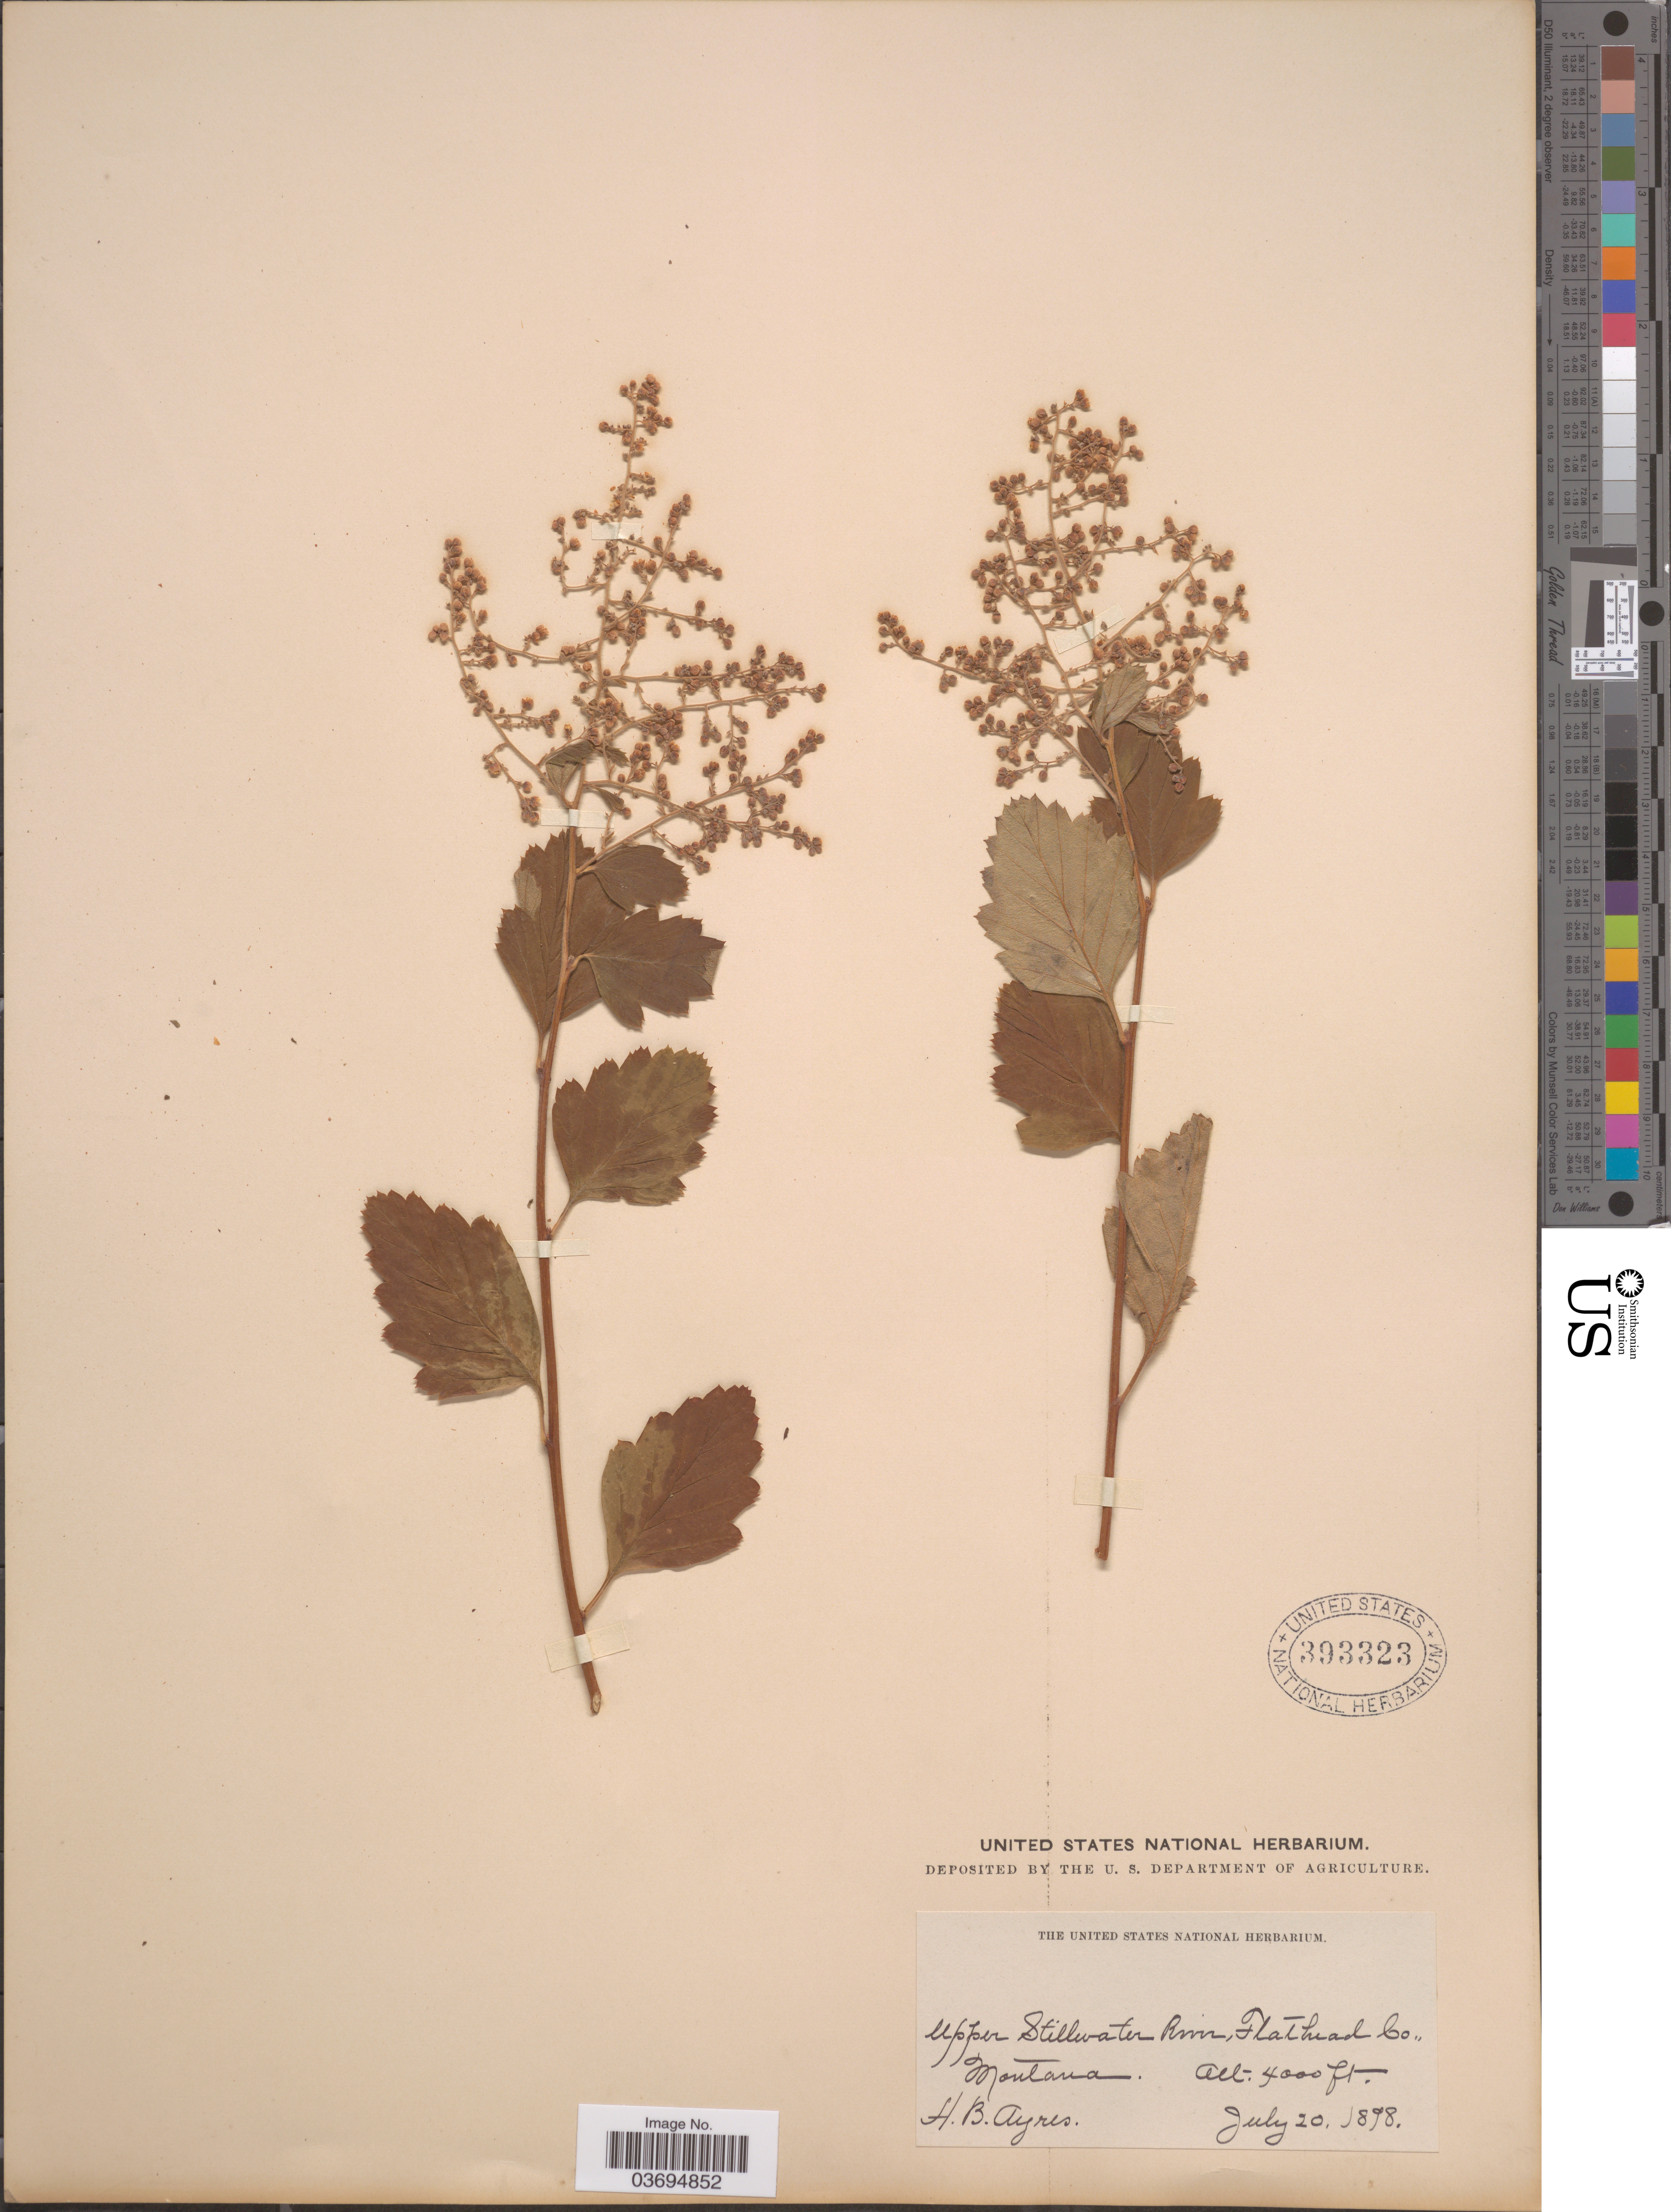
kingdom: Plantae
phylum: Tracheophyta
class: Magnoliopsida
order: Rosales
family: Rosaceae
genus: Holodiscus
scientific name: Holodiscus discolor var. discolor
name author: (Pursh) Maxim.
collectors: H. Ayres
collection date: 1898-07-20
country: United States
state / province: Montana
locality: Upper Stillwater River, Flathead Co.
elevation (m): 1219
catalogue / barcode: US 393323